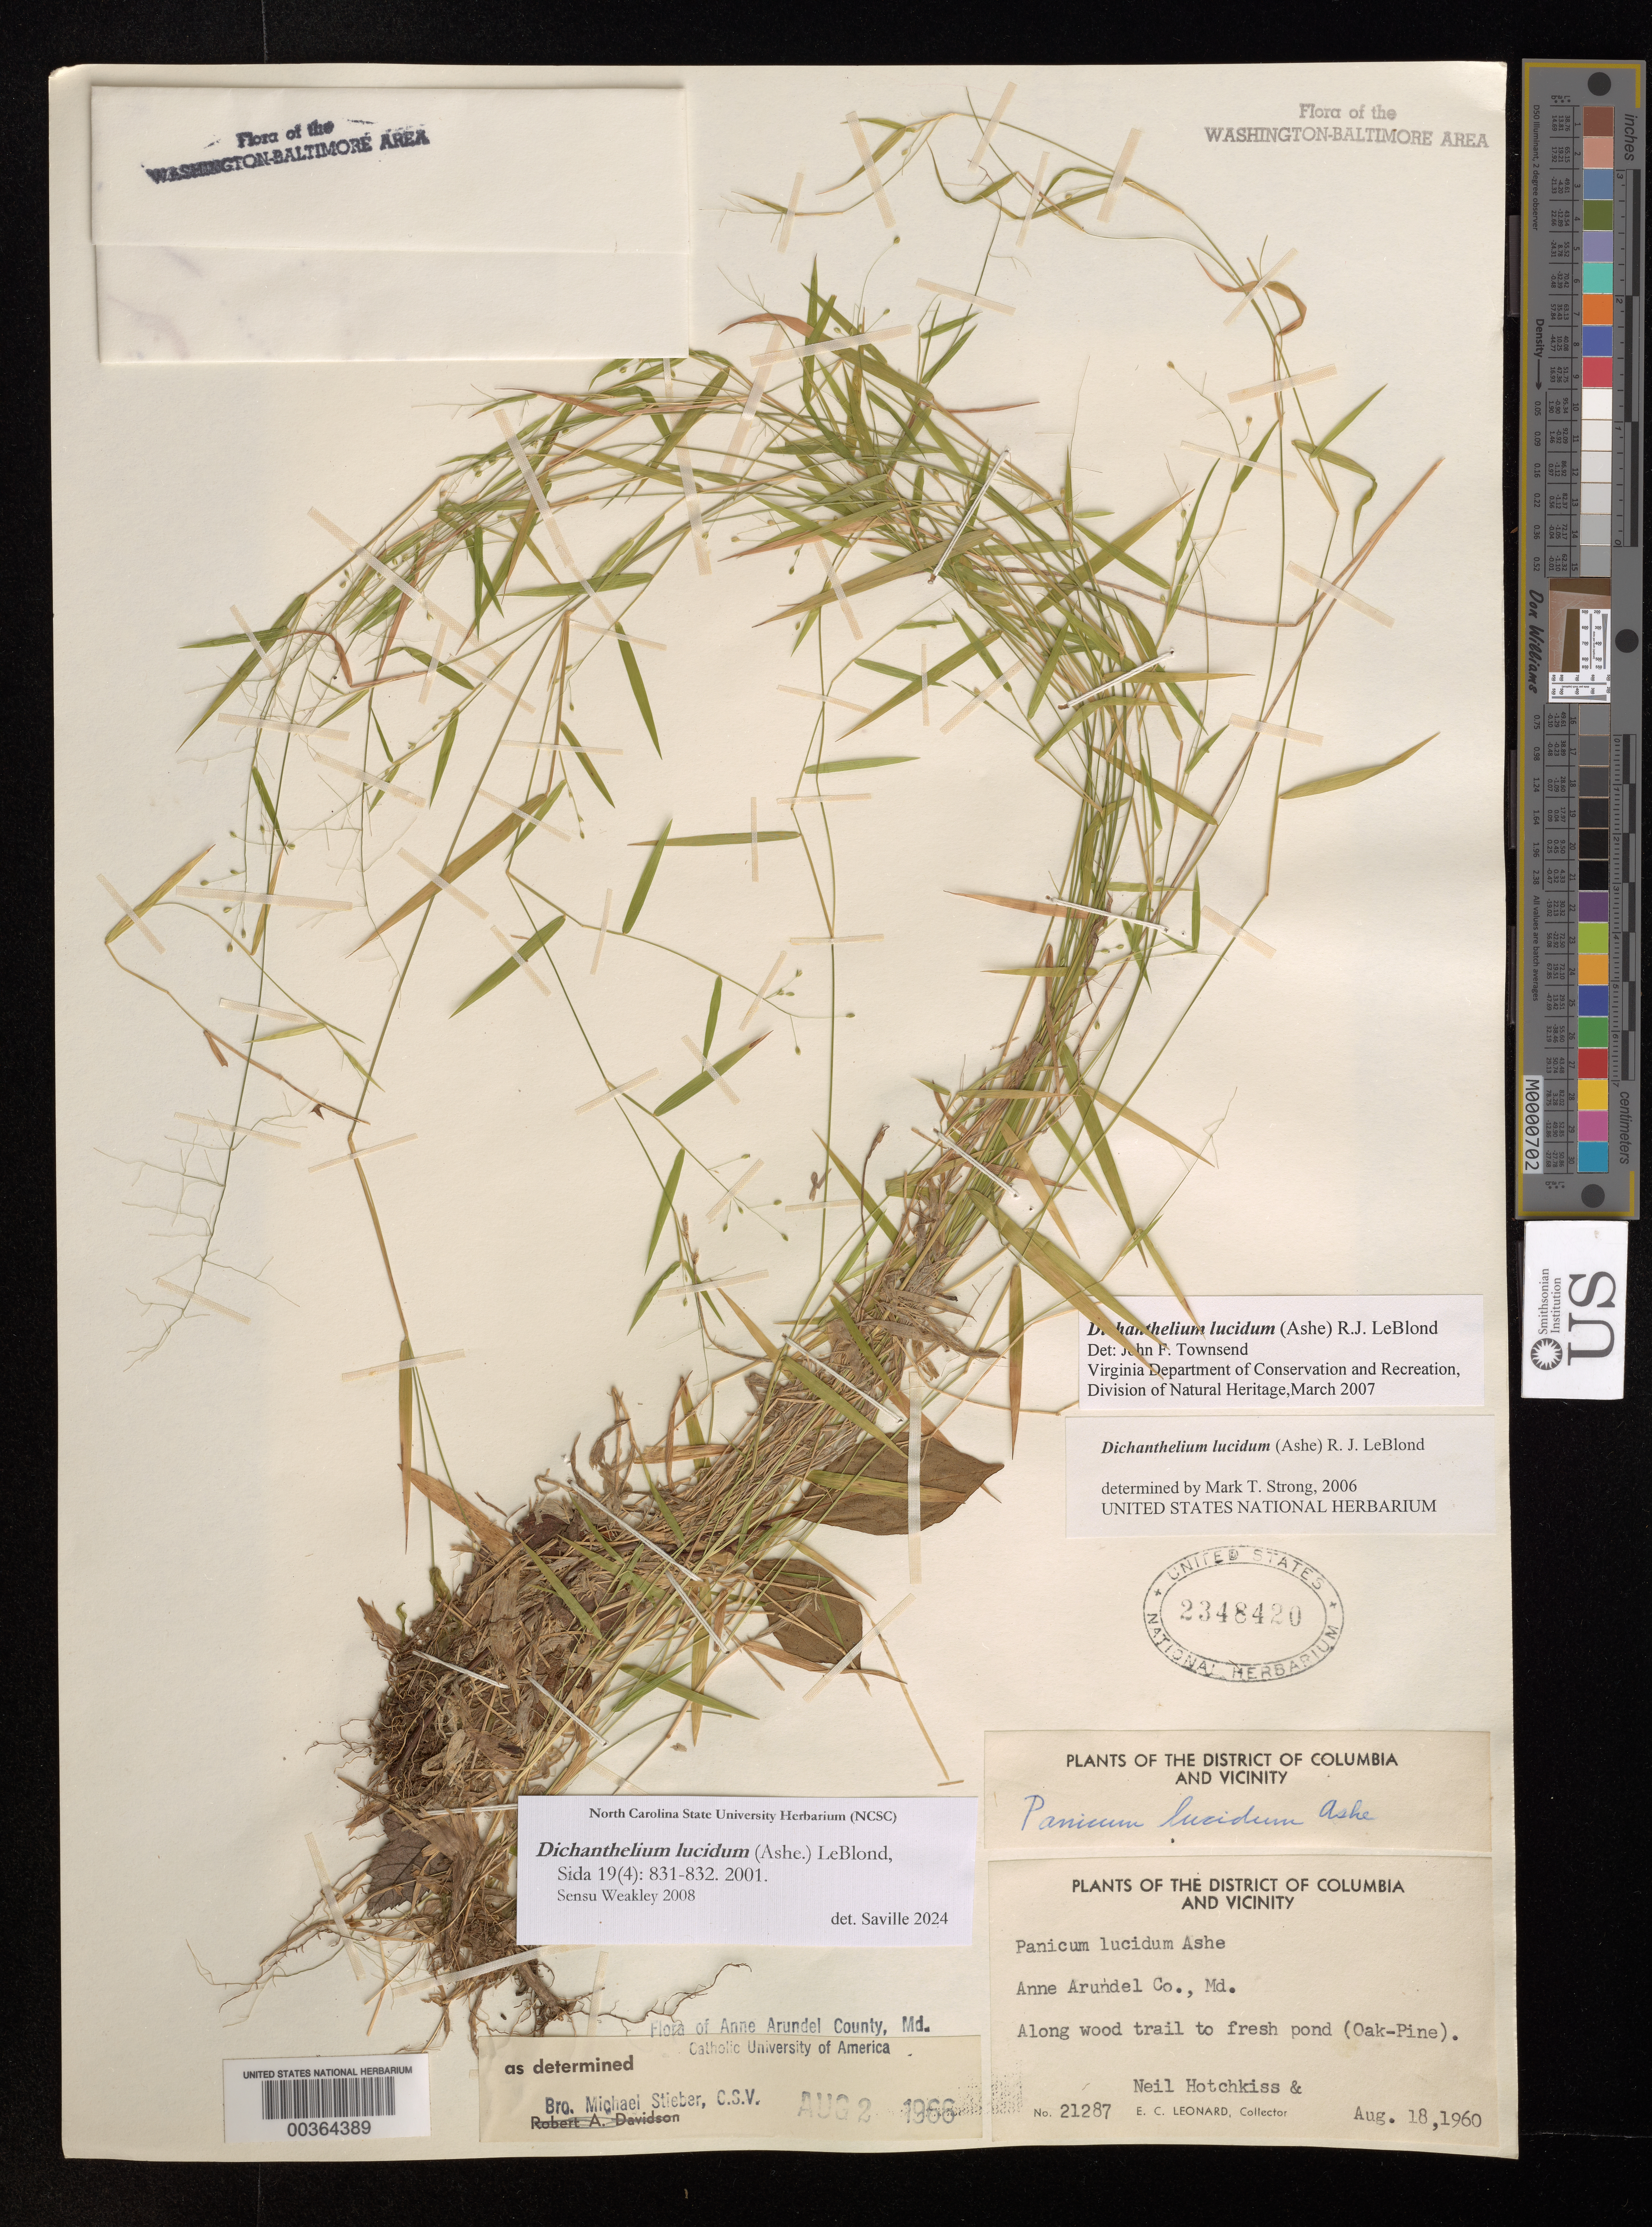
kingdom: Plantae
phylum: Tracheophyta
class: Liliopsida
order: Poales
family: Poaceae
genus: Dichanthelium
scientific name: Dichanthelium lucidum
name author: (Ashe) LeBlond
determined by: Saville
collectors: N. Hotchkiss & E. C. Leonard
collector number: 21287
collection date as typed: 18 Aug 1960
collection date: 1960-08-18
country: United States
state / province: Maryland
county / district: Anne Arundel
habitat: Along wood trail to fresh pond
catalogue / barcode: US 2348420